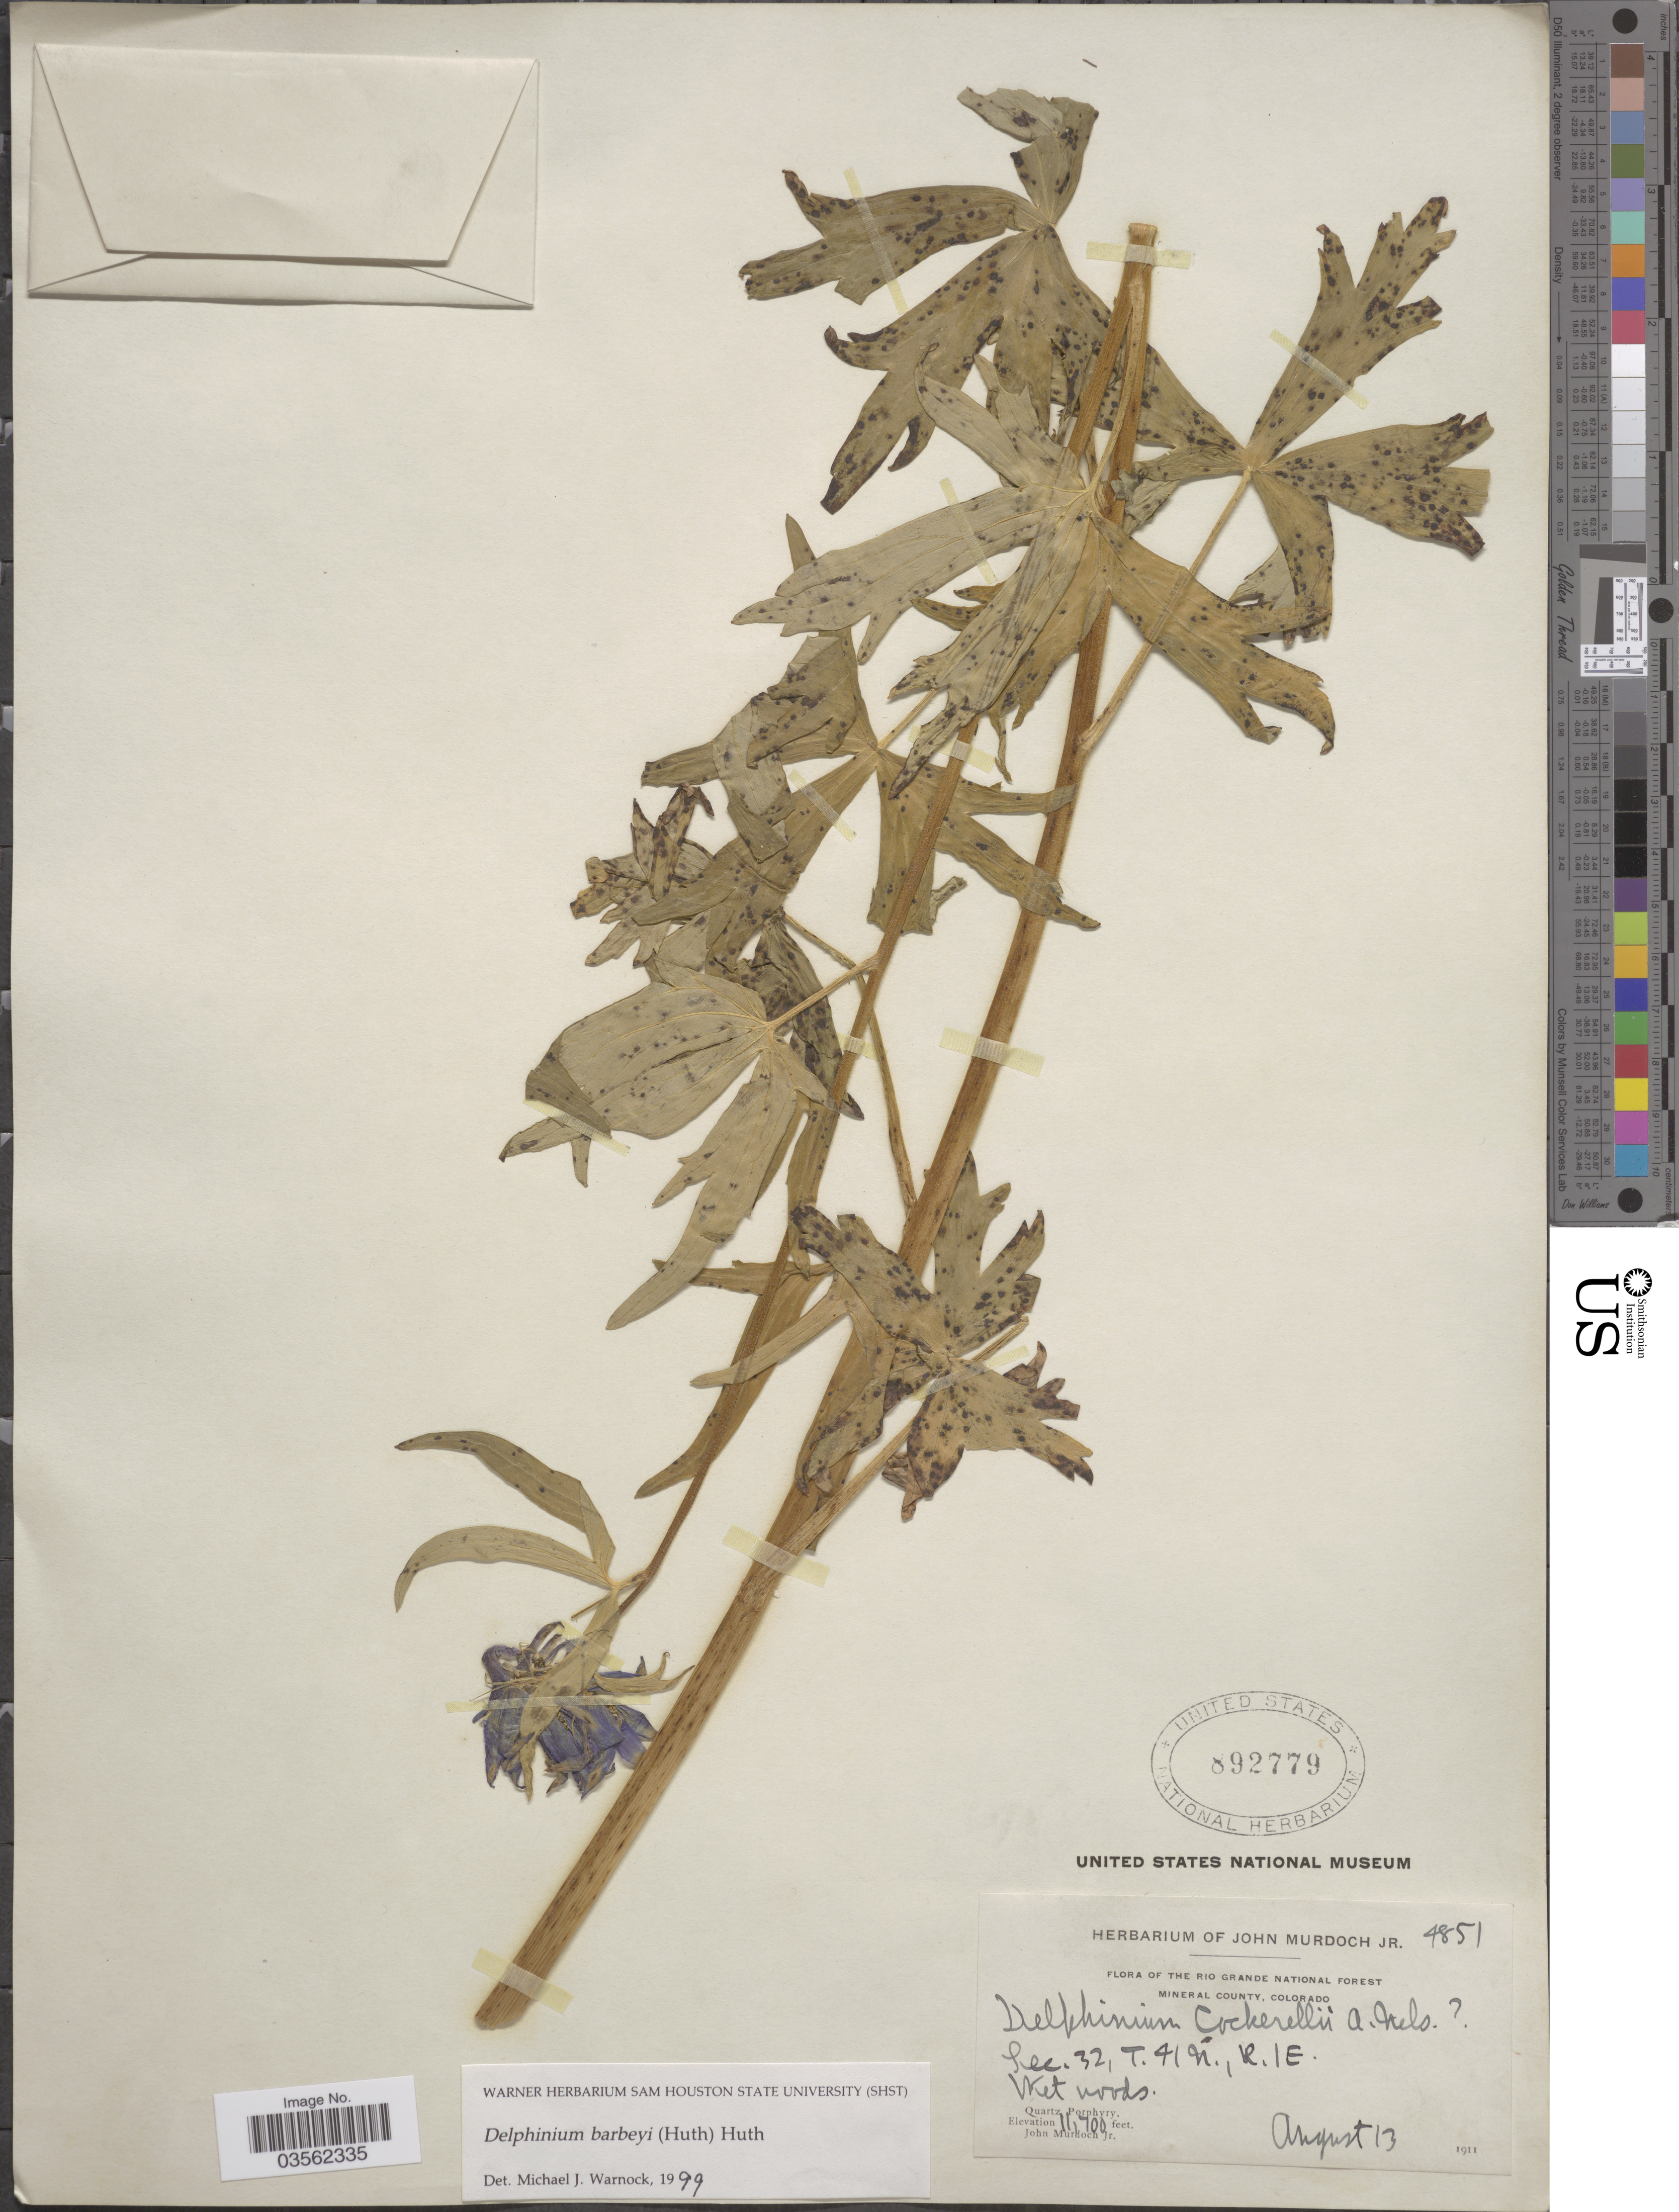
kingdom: Plantae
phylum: Tracheophyta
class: Magnoliopsida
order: Ranunculales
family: Ranunculaceae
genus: Delphinium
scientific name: Delphinium barbeyi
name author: (Huth) Huth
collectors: J. Murdoch Jr.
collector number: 4851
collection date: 1911-08-13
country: United States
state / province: Colorado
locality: The Rio Grande National Forest. Mineral County. Sec. 32, T. 41 N., R. 1 E.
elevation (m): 3566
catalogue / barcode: US 892779